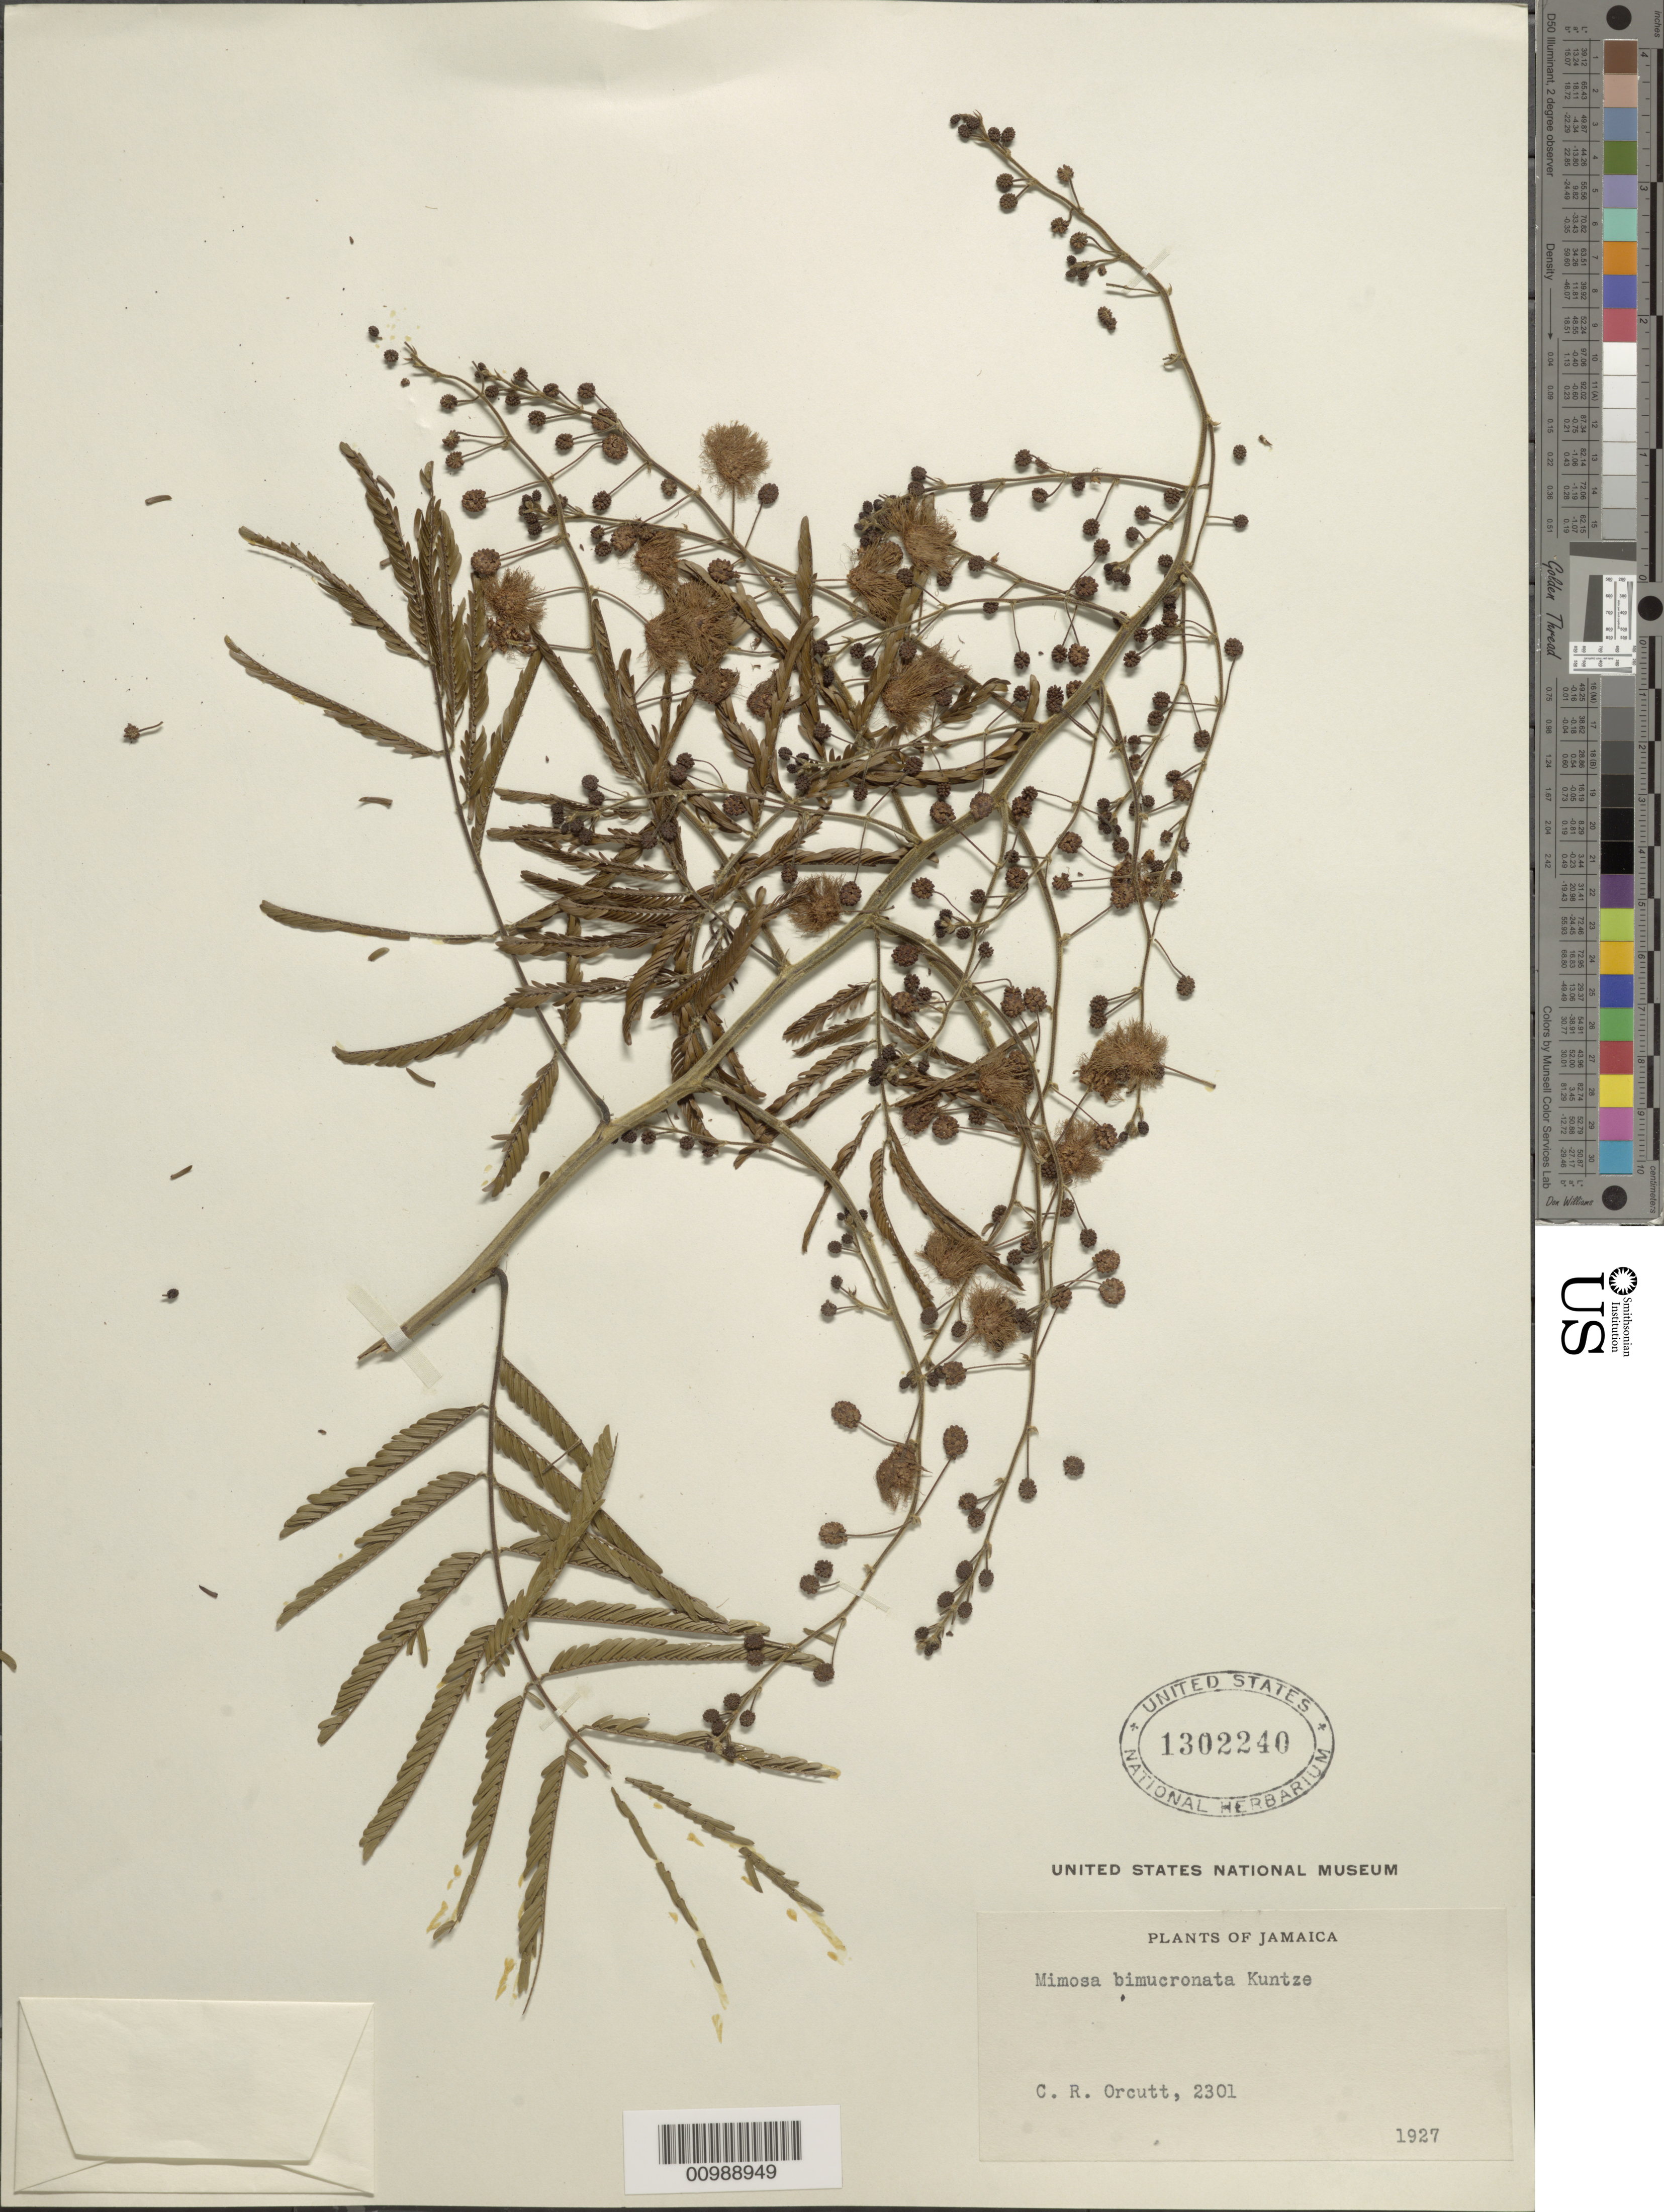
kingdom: Plantae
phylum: Tracheophyta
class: Magnoliopsida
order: Fabales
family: Fabaceae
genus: Mimosa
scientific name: Mimosa bimucronata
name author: (DC.) Kuntze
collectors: C. R. Orcutt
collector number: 2301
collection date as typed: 1927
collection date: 1927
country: Jamaica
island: Jamaica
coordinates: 0 N, 0 E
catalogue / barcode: US 1302240